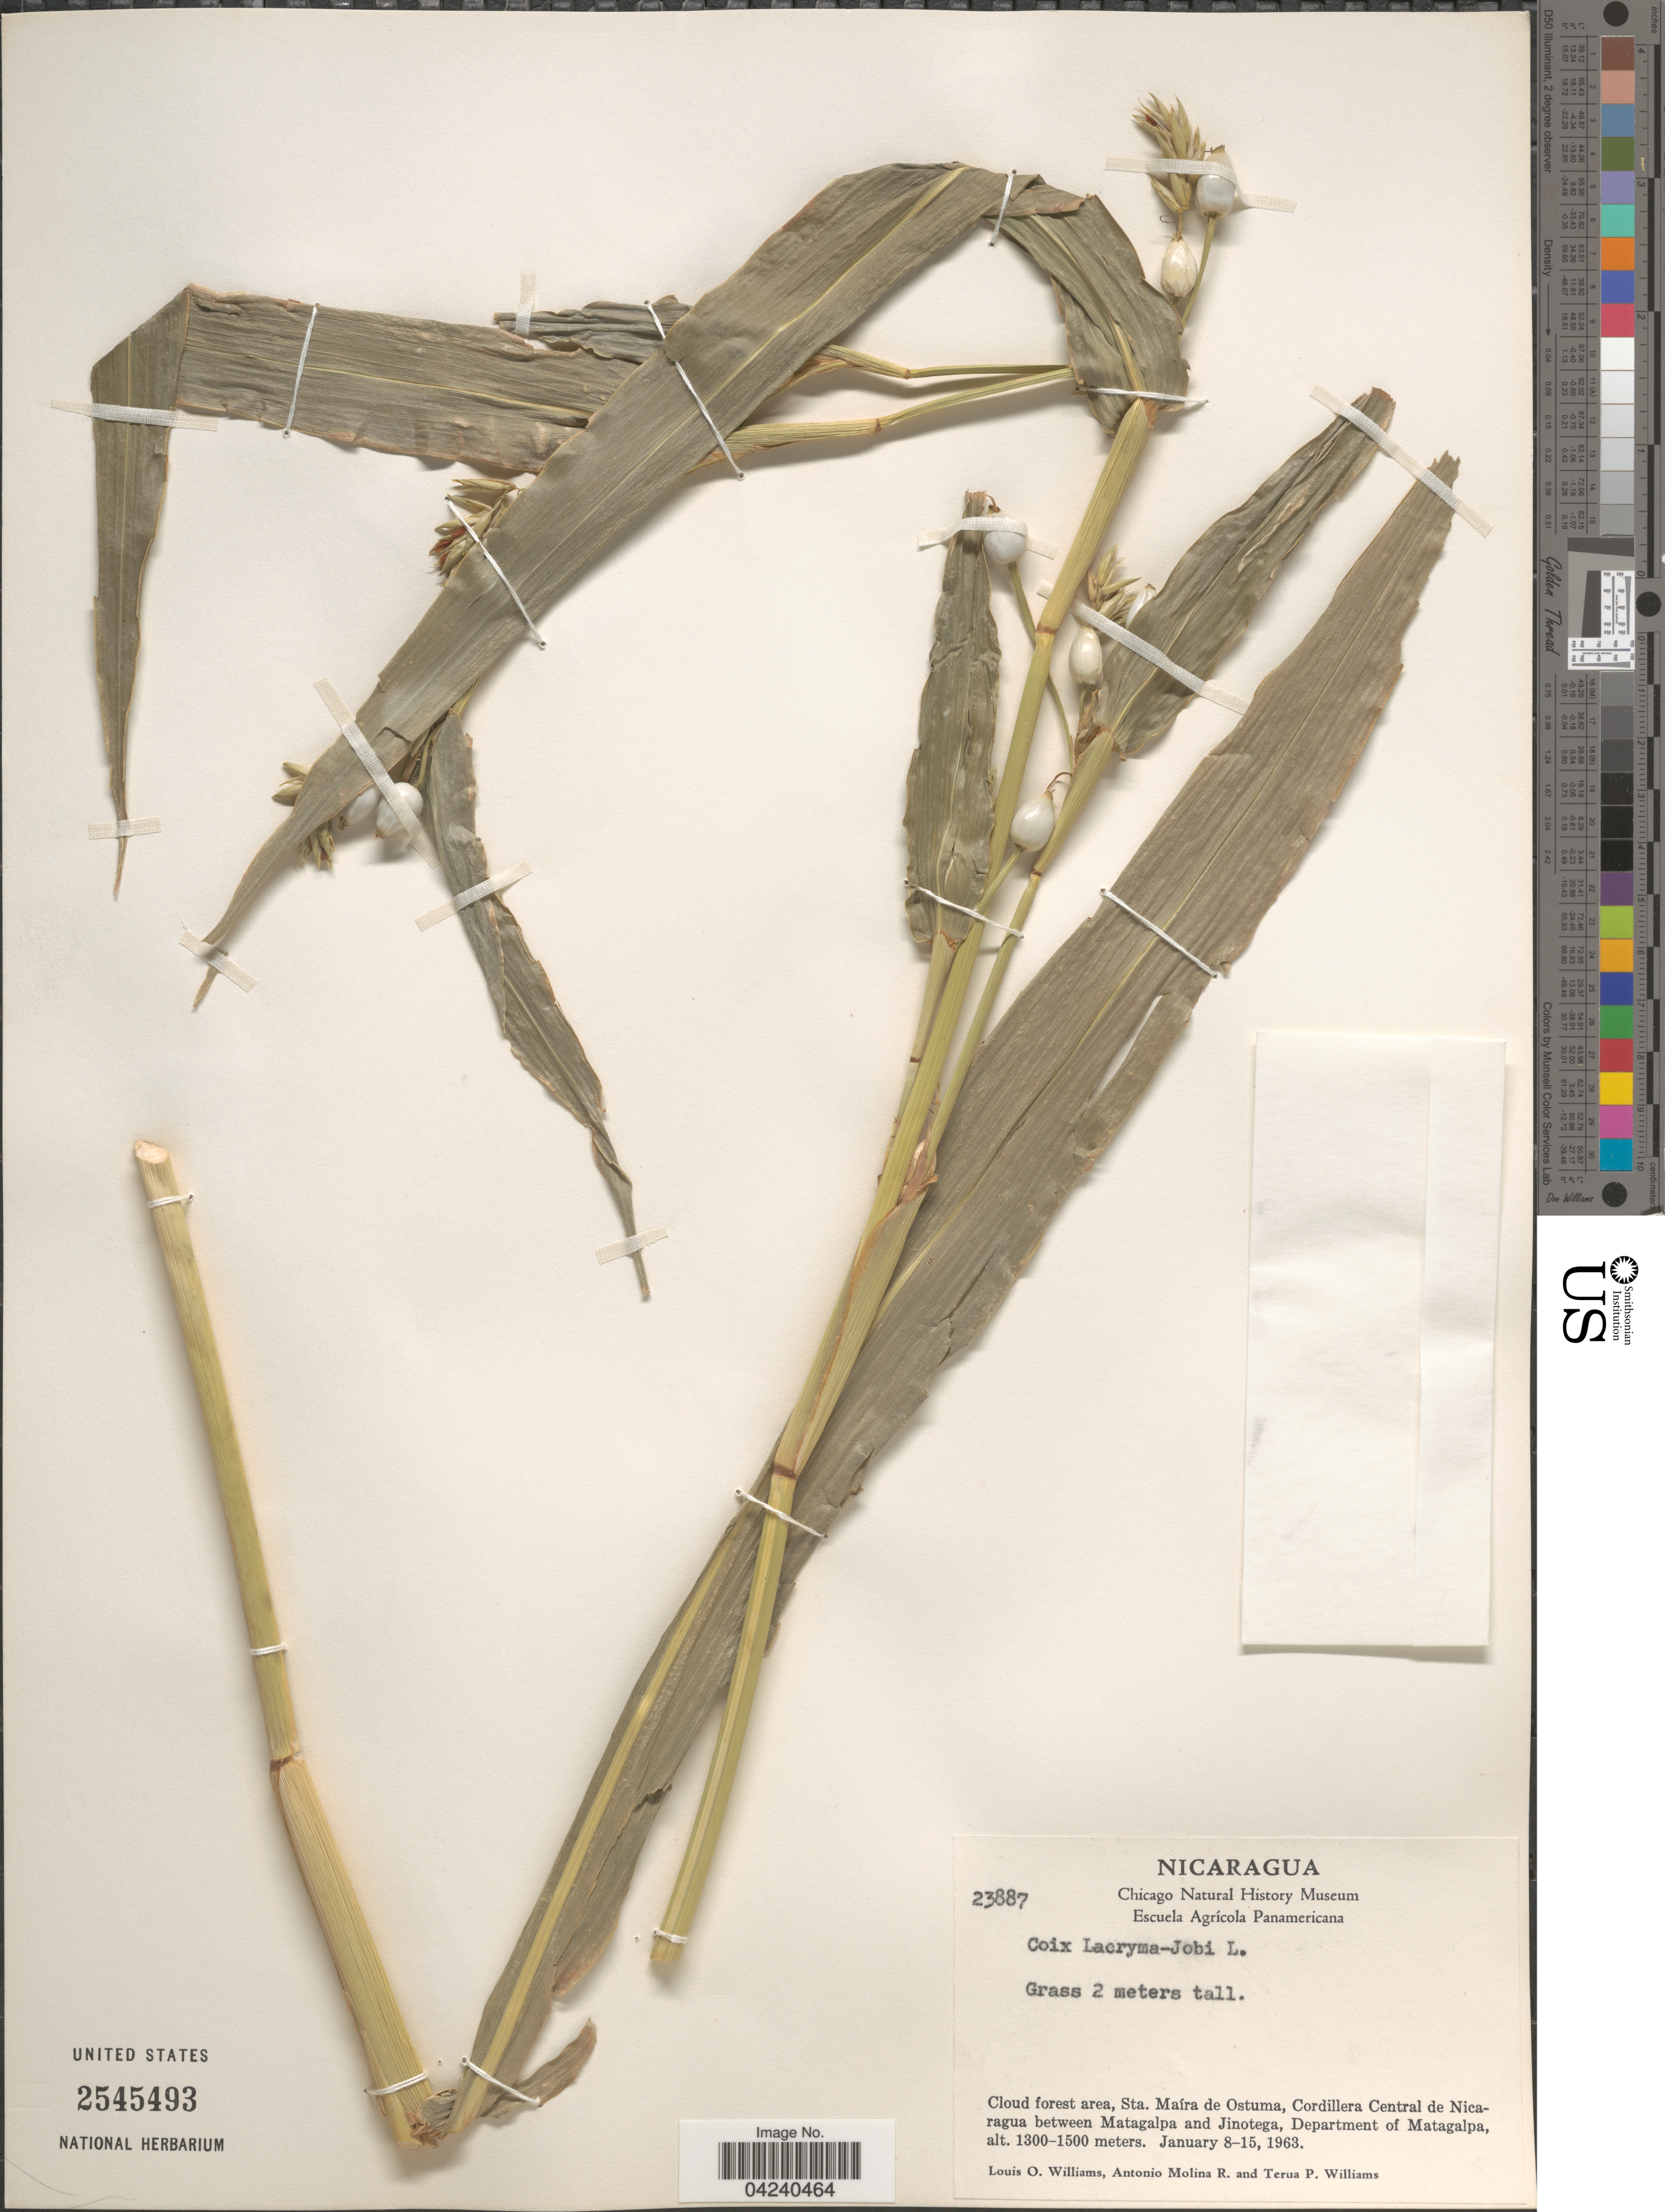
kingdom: Plantae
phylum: Tracheophyta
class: Liliopsida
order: Poales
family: Poaceae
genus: Coix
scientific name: Coix lacryma-jobi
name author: L.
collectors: L. O. Williams, A. Molina R. & T. Williams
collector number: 23887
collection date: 1963-01-08/1963-01-15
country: Nicaragua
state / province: Matagalpa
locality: Cloud forest area, Sta. Maíra de Ostuma, Cordillera Central de Nicaragua between Matagalpa and Jinotega, Department of Matagalpa.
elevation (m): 1300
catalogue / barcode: US 2545493